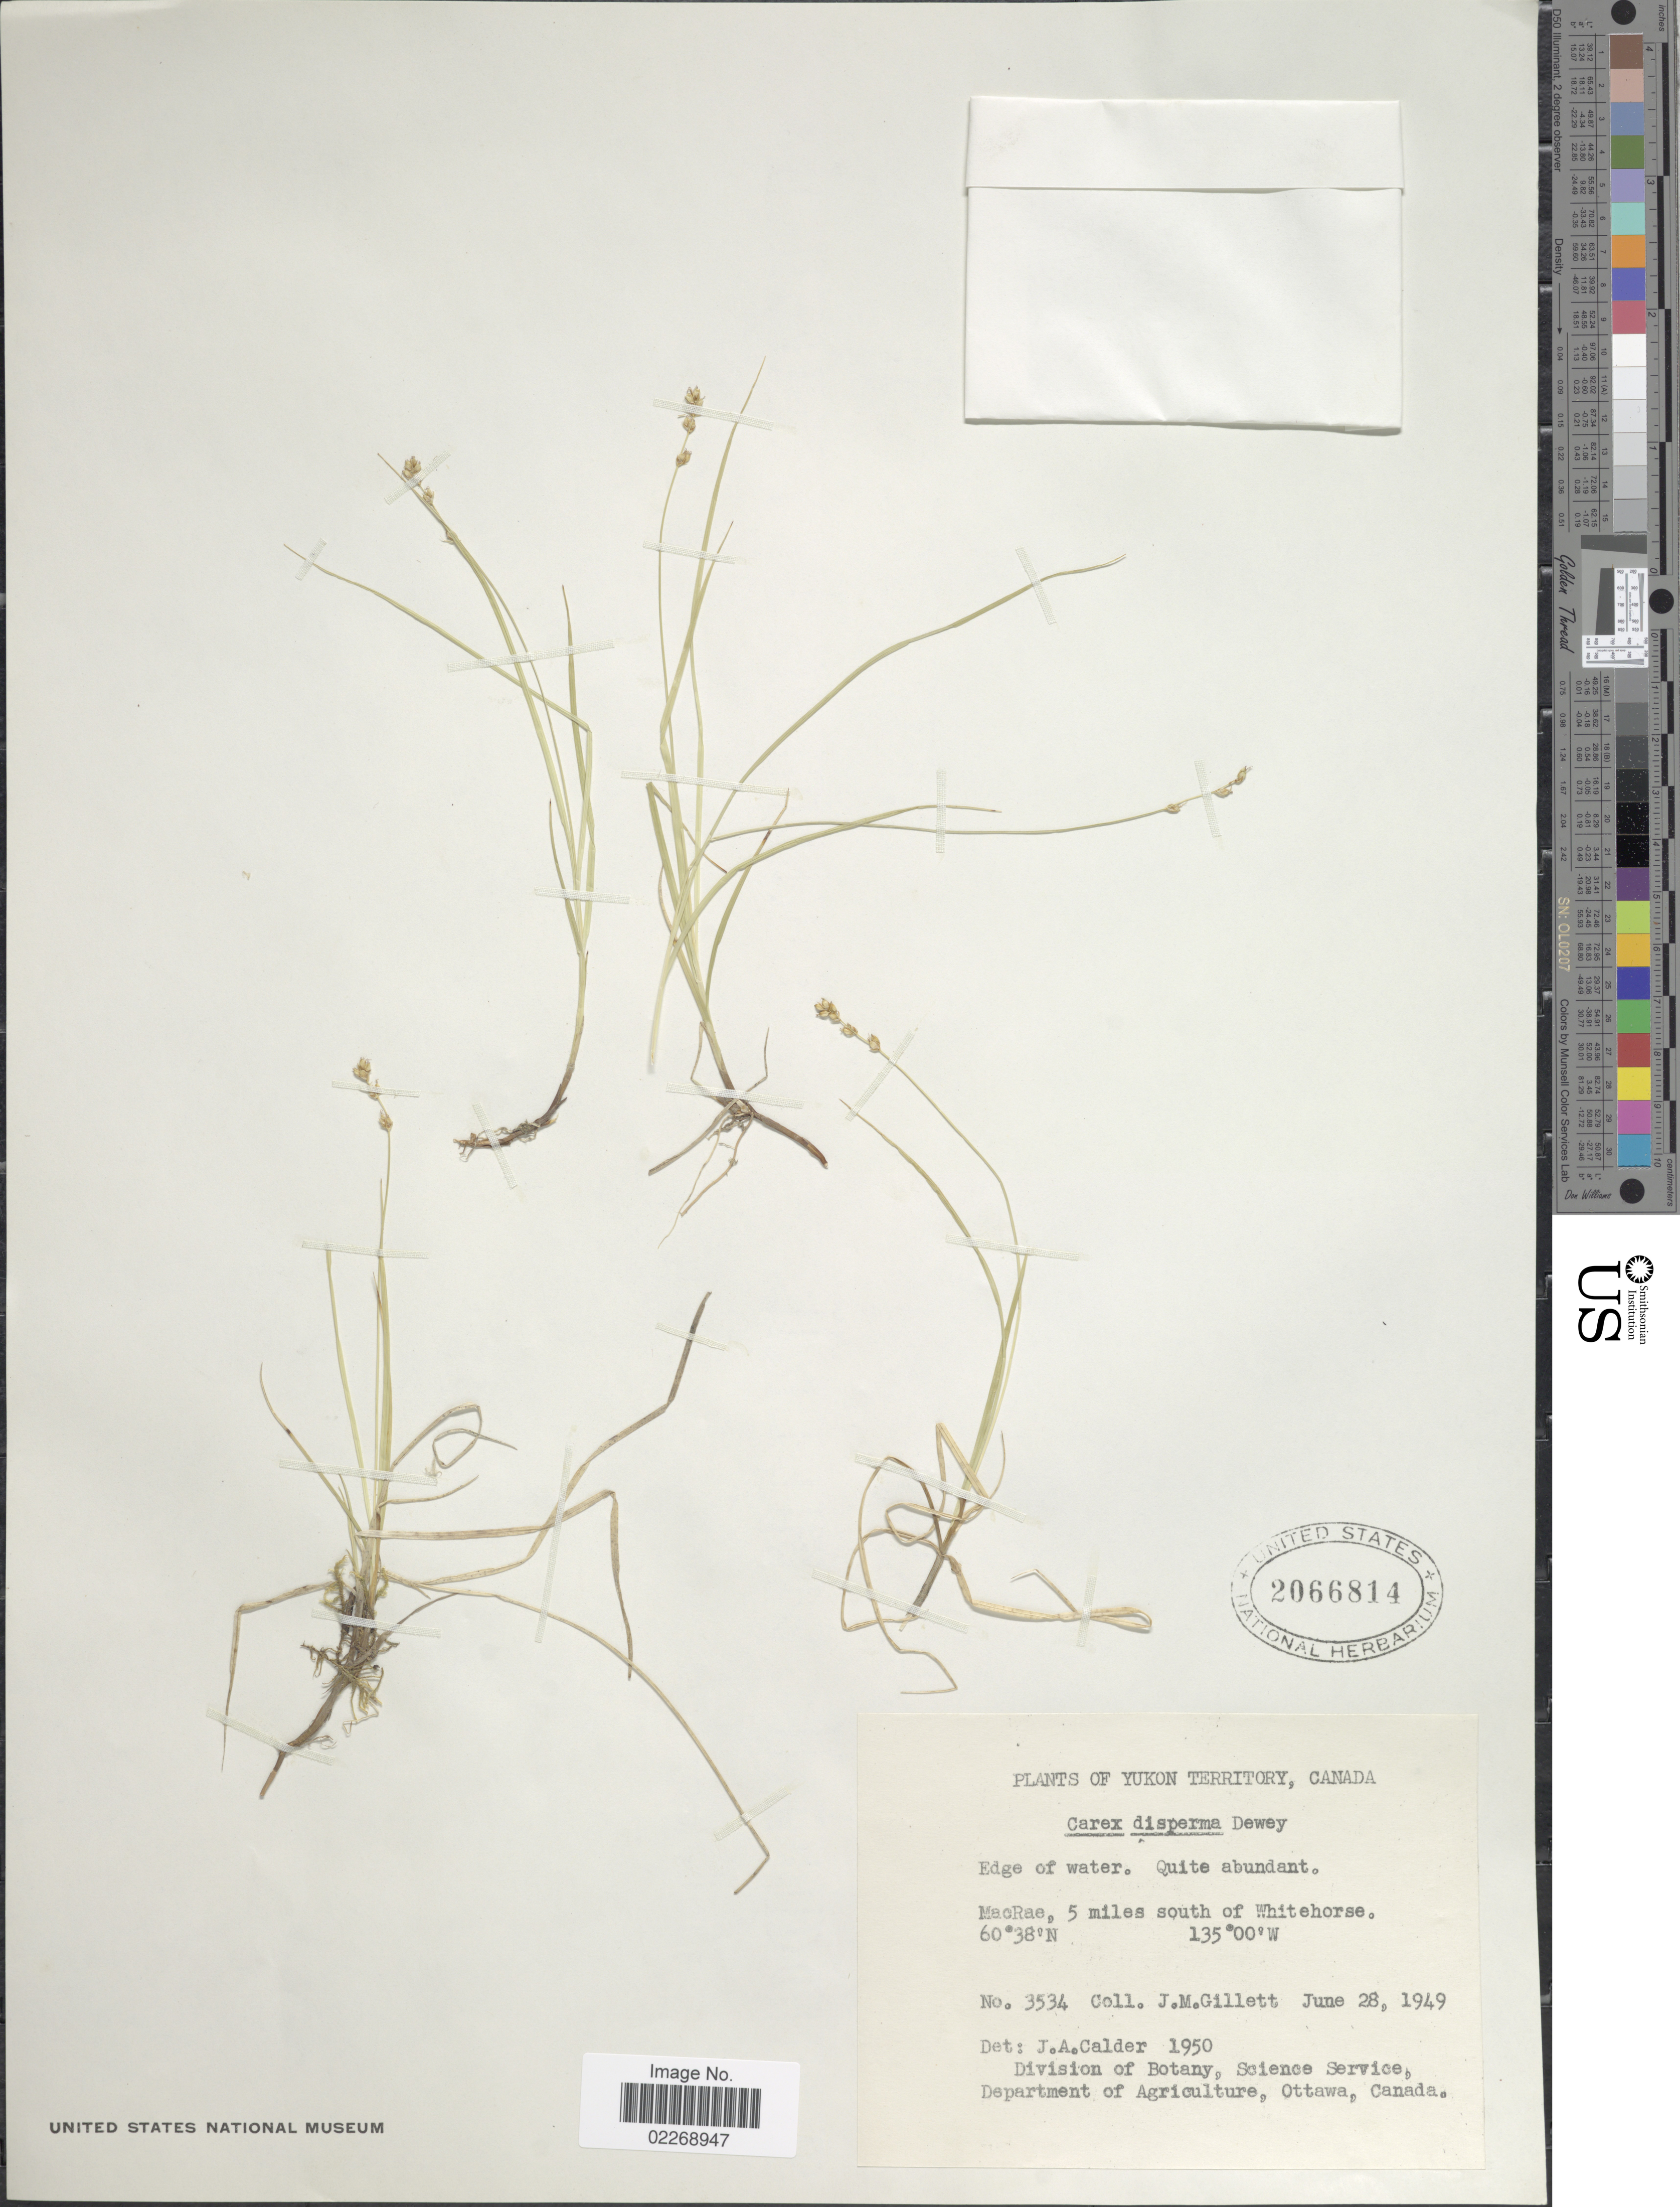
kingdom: Plantae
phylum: Tracheophyta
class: Liliopsida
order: Poales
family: Cyperaceae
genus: Carex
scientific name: Carex disperma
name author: Dewey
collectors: J. M. Gillett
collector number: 3534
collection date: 1949-06-28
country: Canada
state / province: Yukon Territory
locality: Edge of water. Quite abundant, MacRae, 5 miles south of Whitehorse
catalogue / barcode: US 2066814